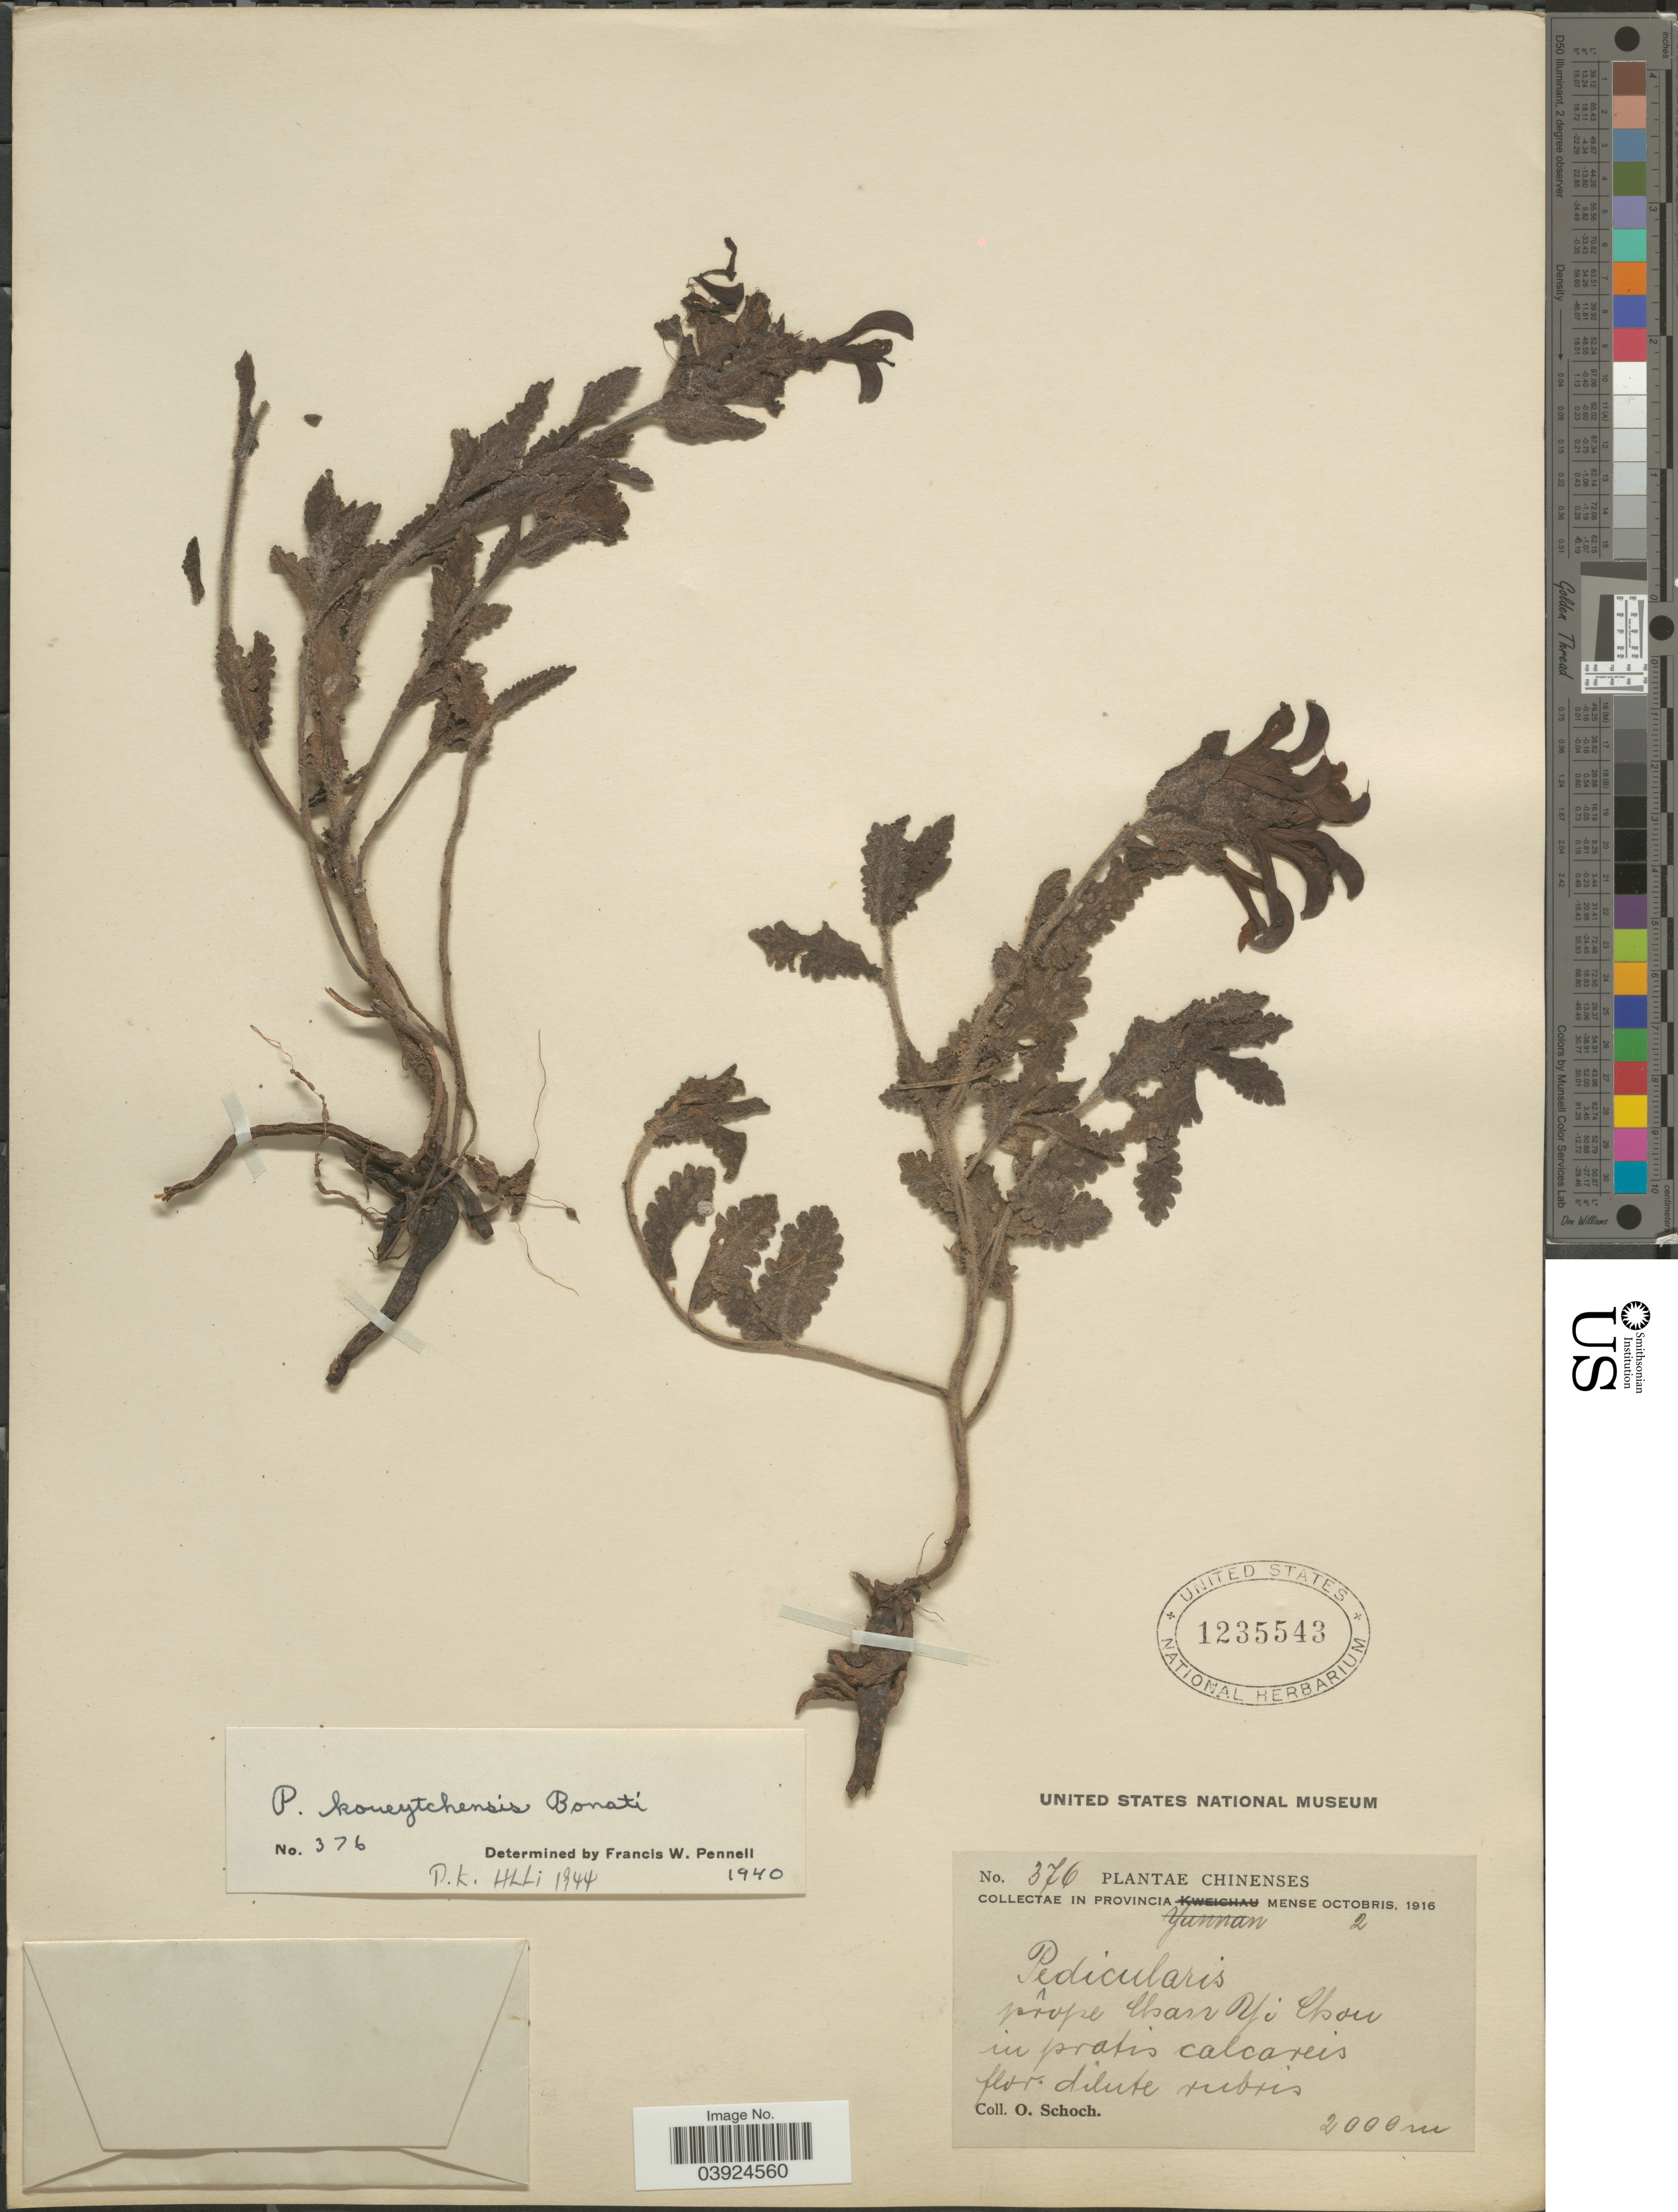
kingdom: Plantae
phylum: Tracheophyta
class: Magnoliopsida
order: Lamiales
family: Orobanchaceae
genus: Pedicularis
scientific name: Pedicularis koueytchensis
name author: Bonati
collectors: O. Schoch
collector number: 376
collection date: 1916-10-01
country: China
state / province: Yunnan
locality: Prope Chan Yi Chou in pratis calcareis.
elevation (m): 2000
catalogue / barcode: US 1235543